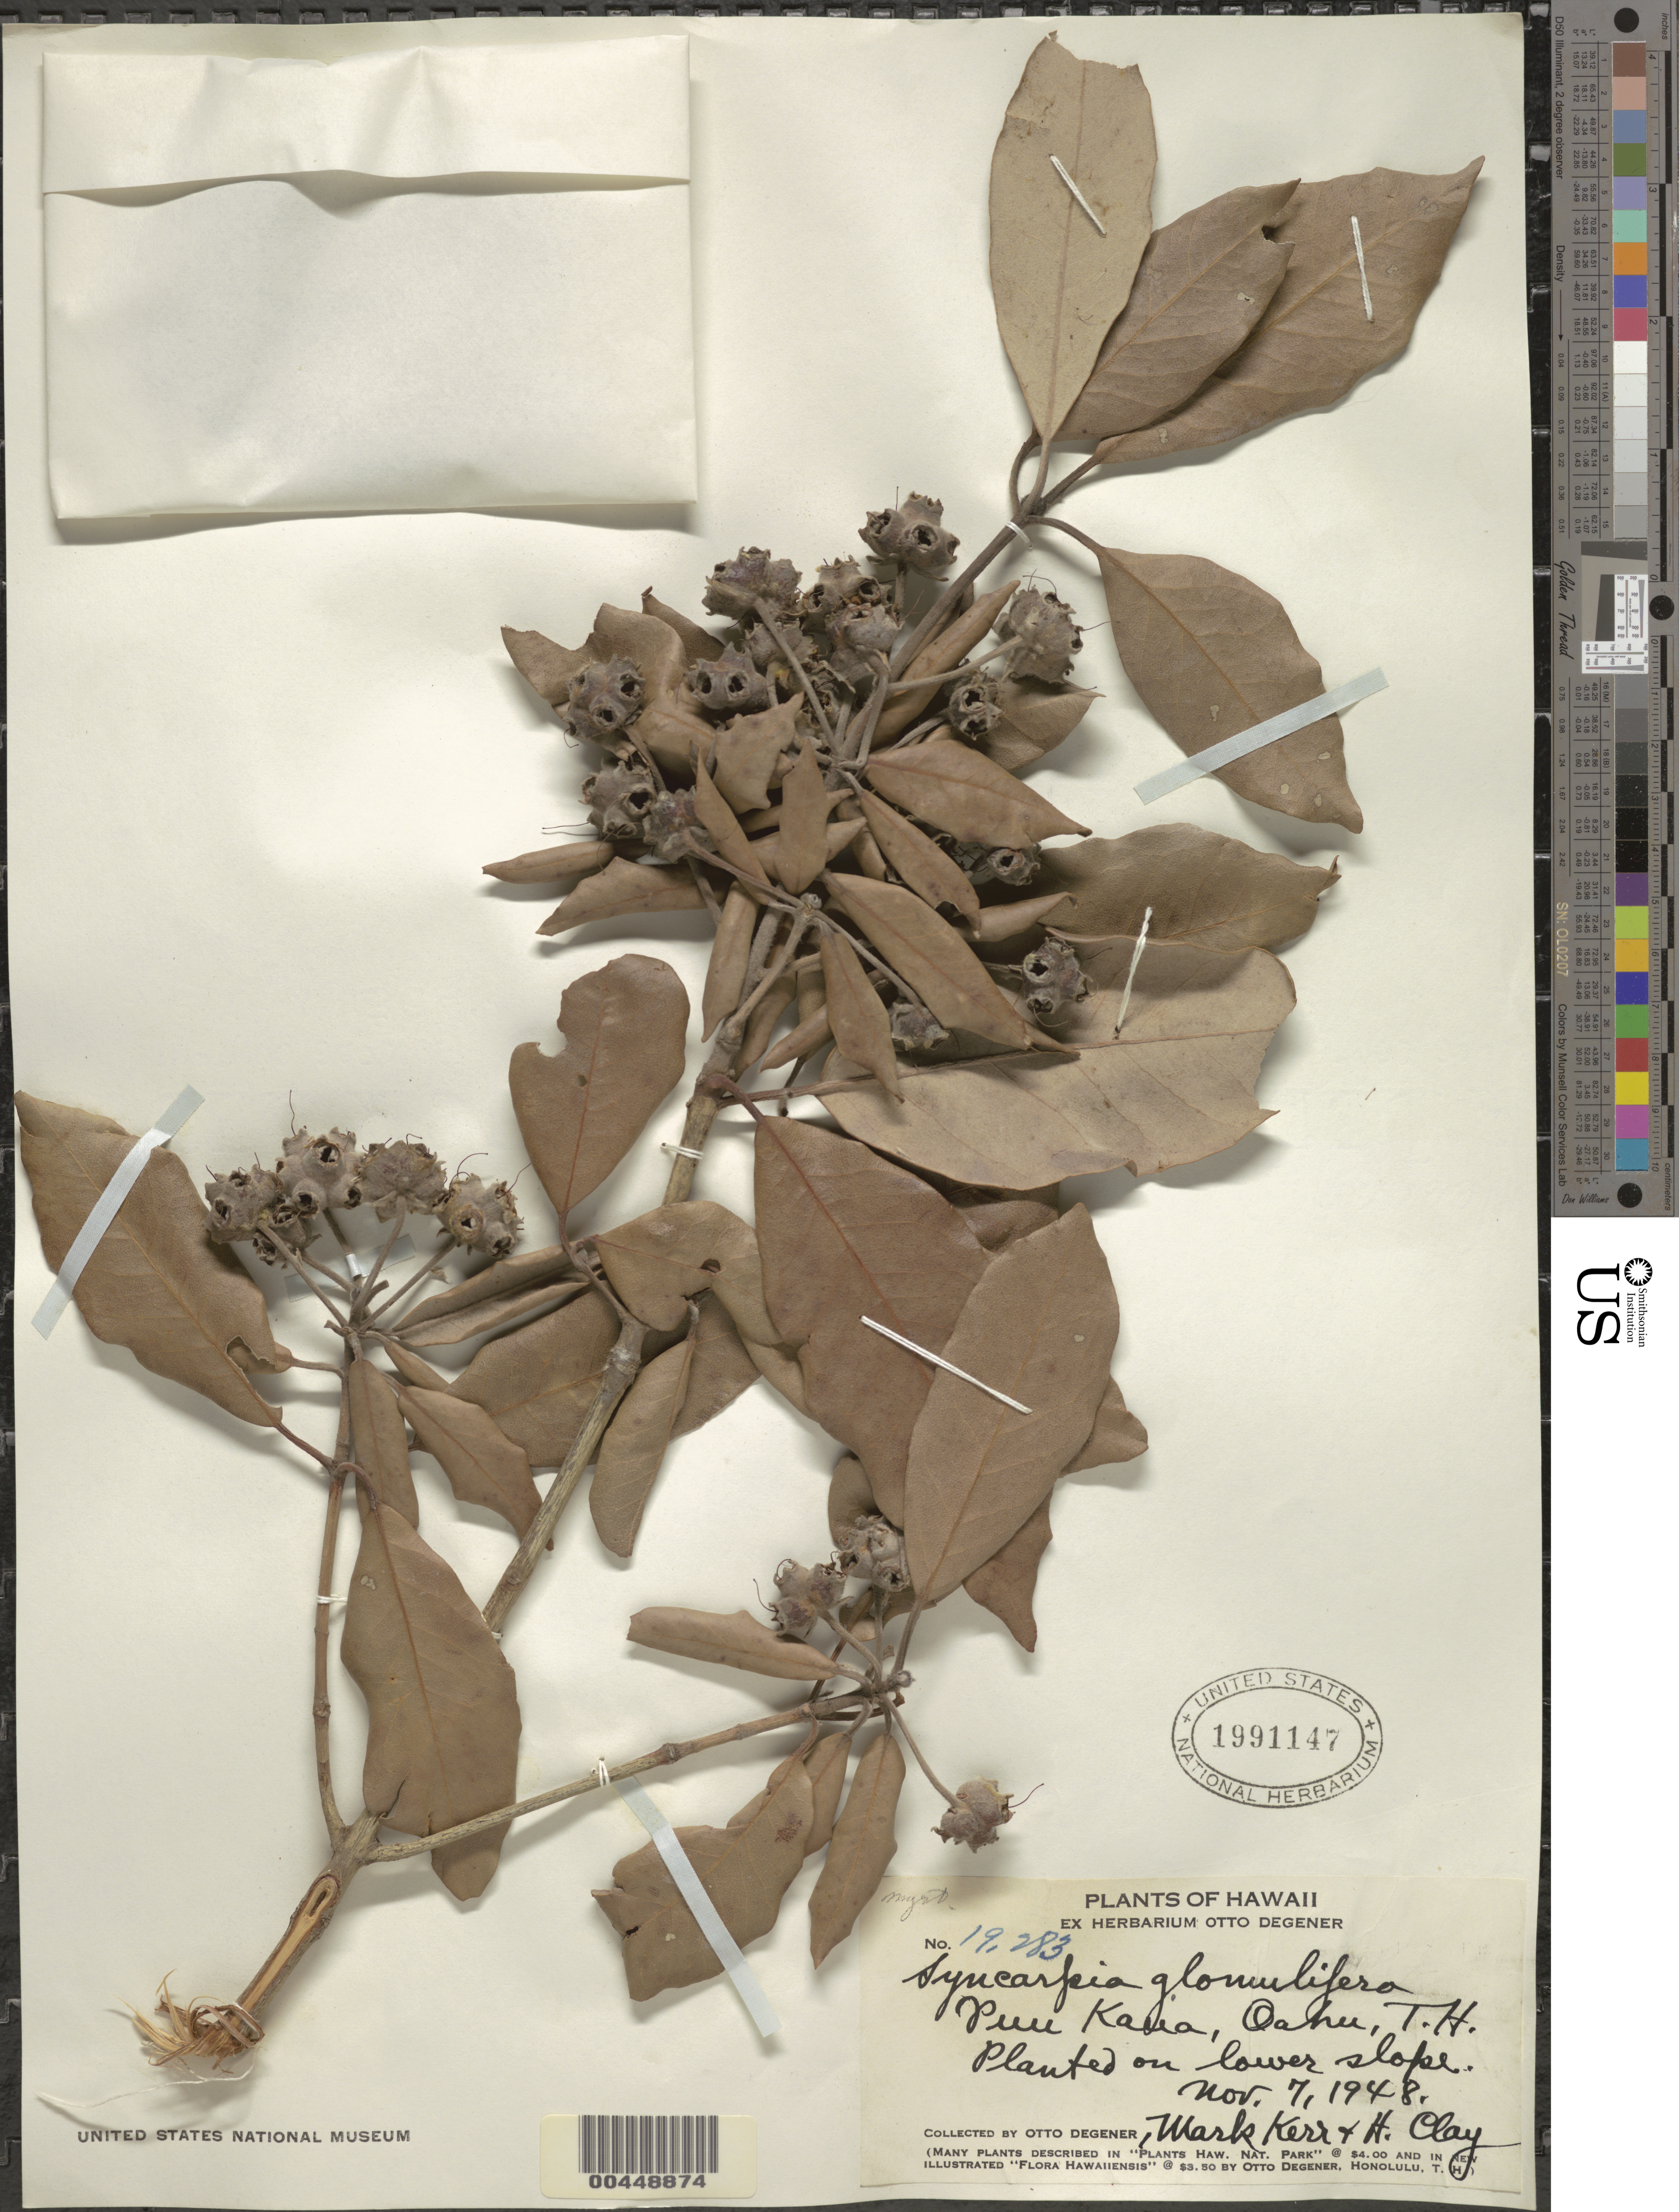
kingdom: Plantae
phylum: Tracheophyta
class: Magnoliopsida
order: Myrtales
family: Myrtaceae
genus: Syncarpia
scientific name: Syncarpia glomulifera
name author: (Sm.) Nied.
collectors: O. Degener, M. Kerr & H. Clay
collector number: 19283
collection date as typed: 7 Nov 1948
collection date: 1948-11-07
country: United States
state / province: Hawaii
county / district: Honolulu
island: Oahu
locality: Puu Kaua, lower slope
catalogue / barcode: US 1991147